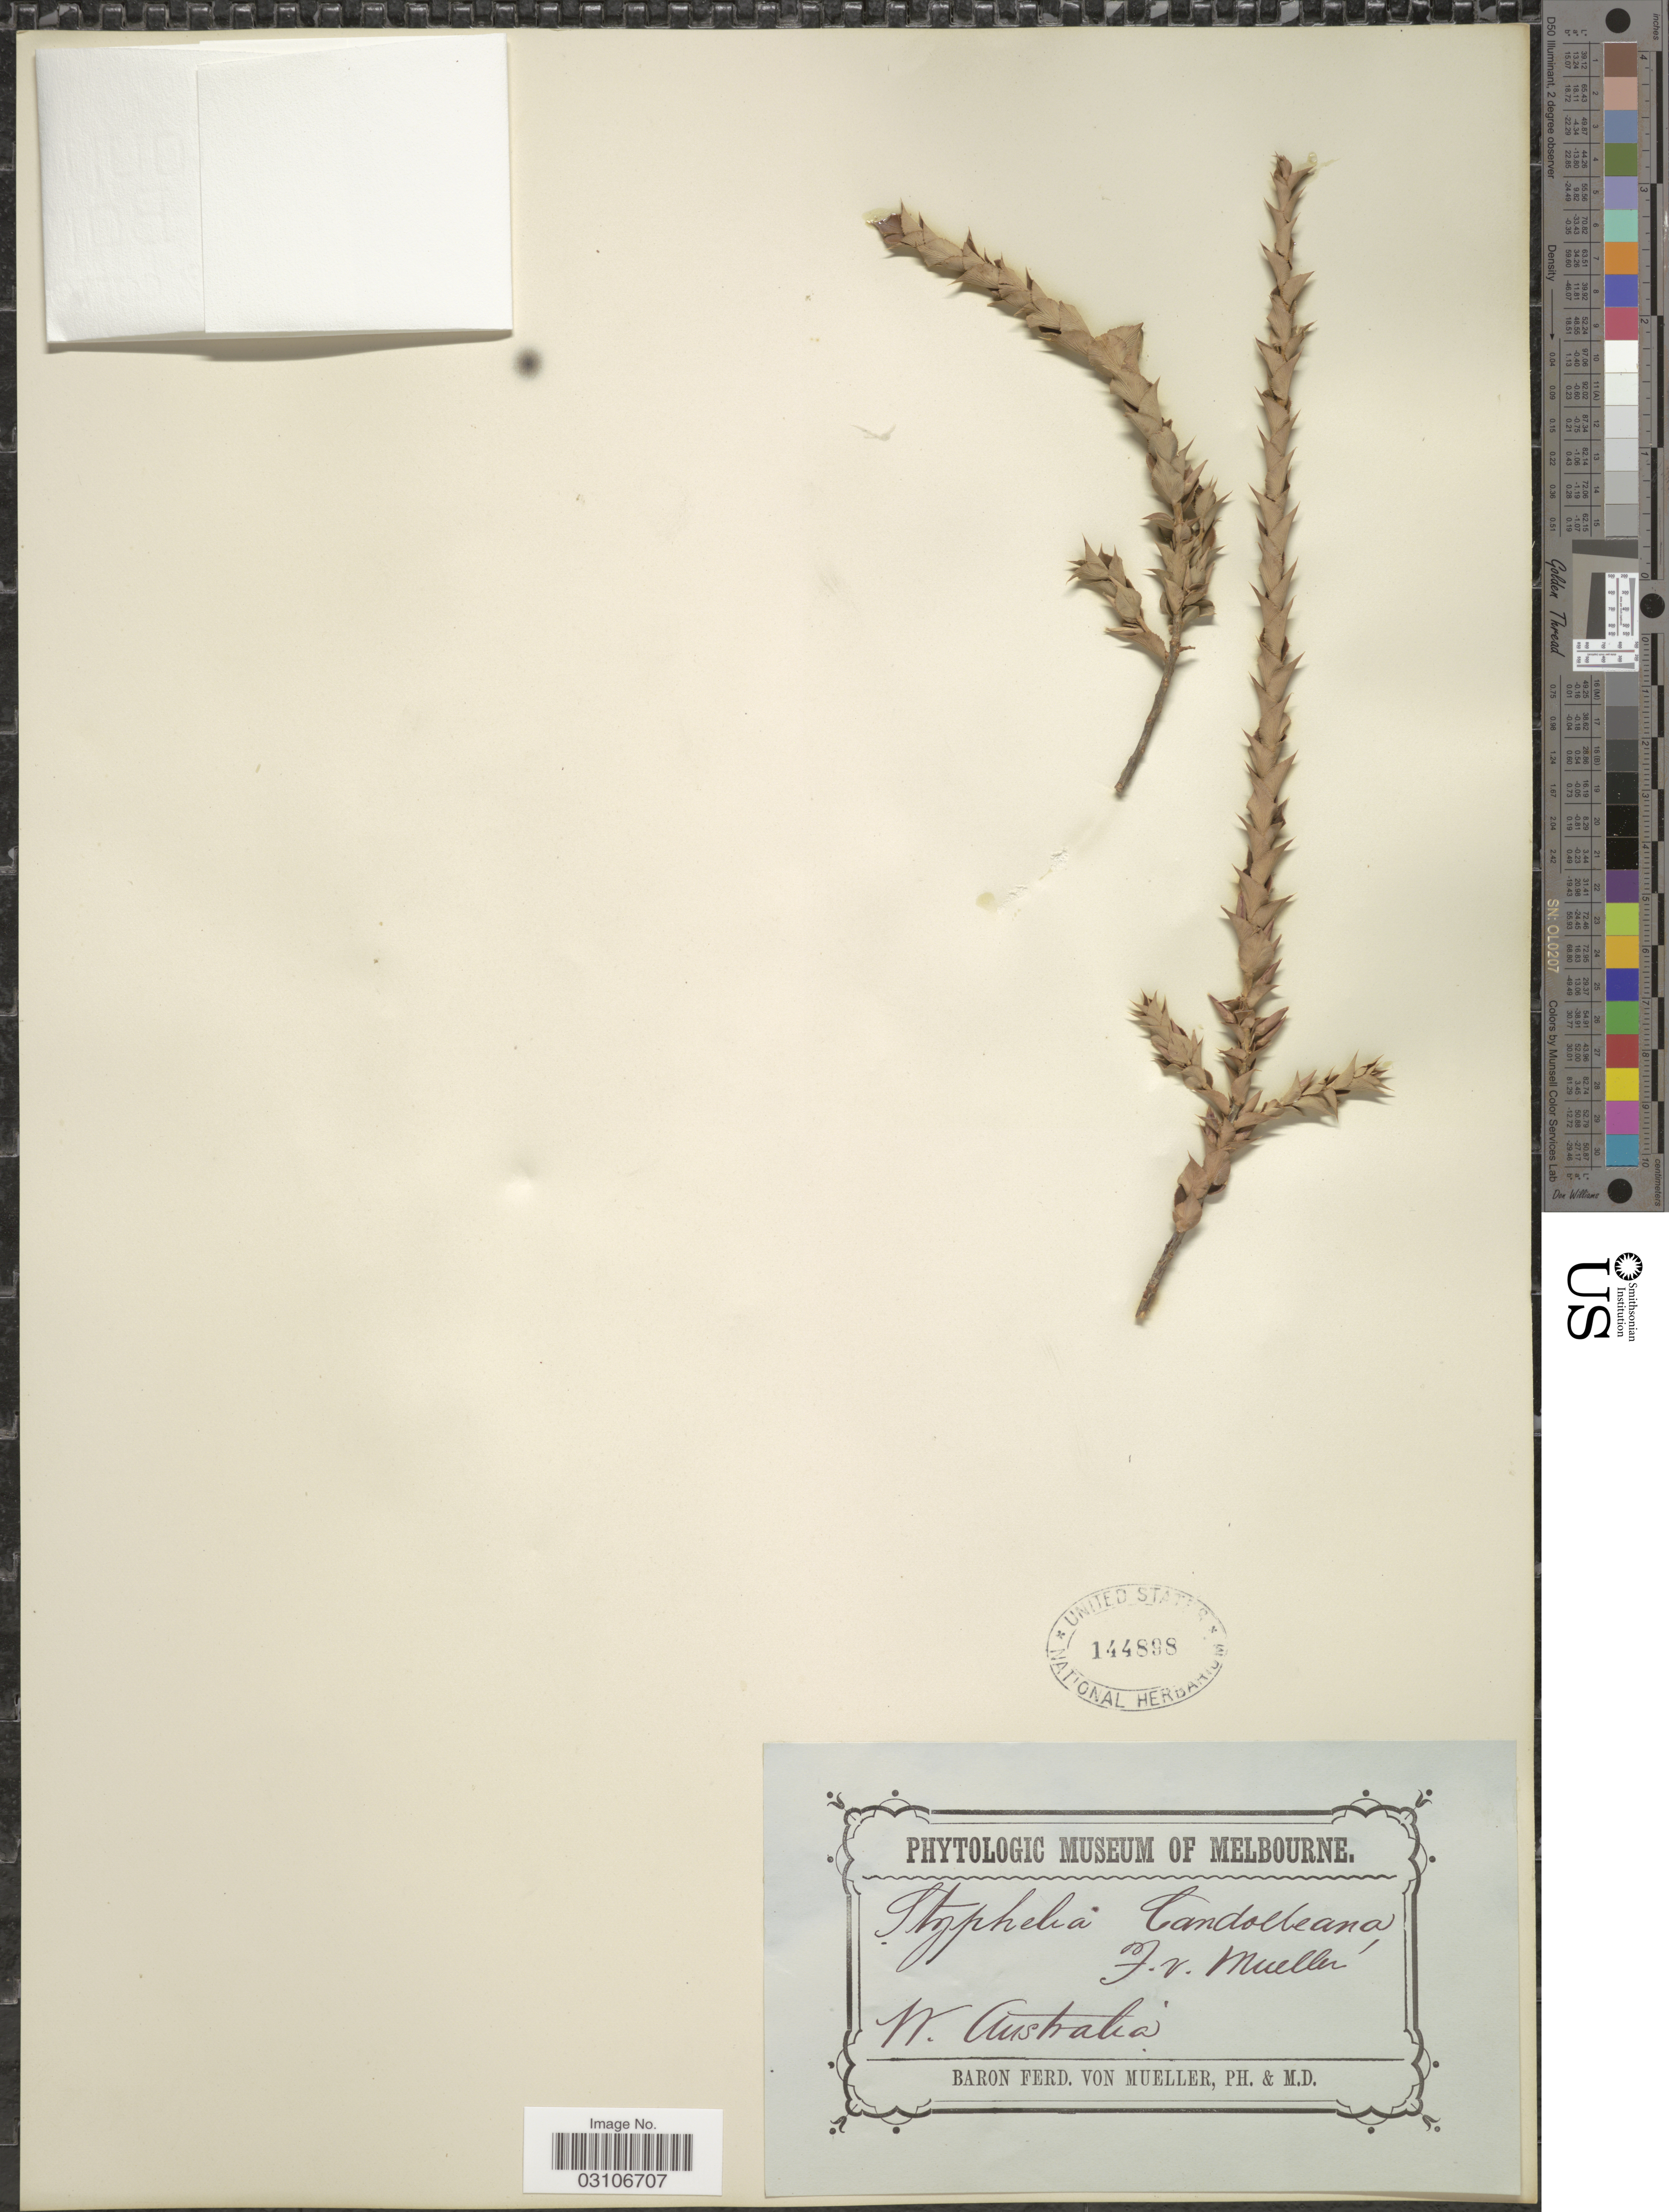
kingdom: Plantae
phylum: Tracheophyta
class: Magnoliopsida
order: Ericales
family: Ericaceae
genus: Astroloma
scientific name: Astroloma candolleanum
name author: Sond.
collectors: F. Mueller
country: Australia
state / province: Western Australia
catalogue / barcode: US 144898